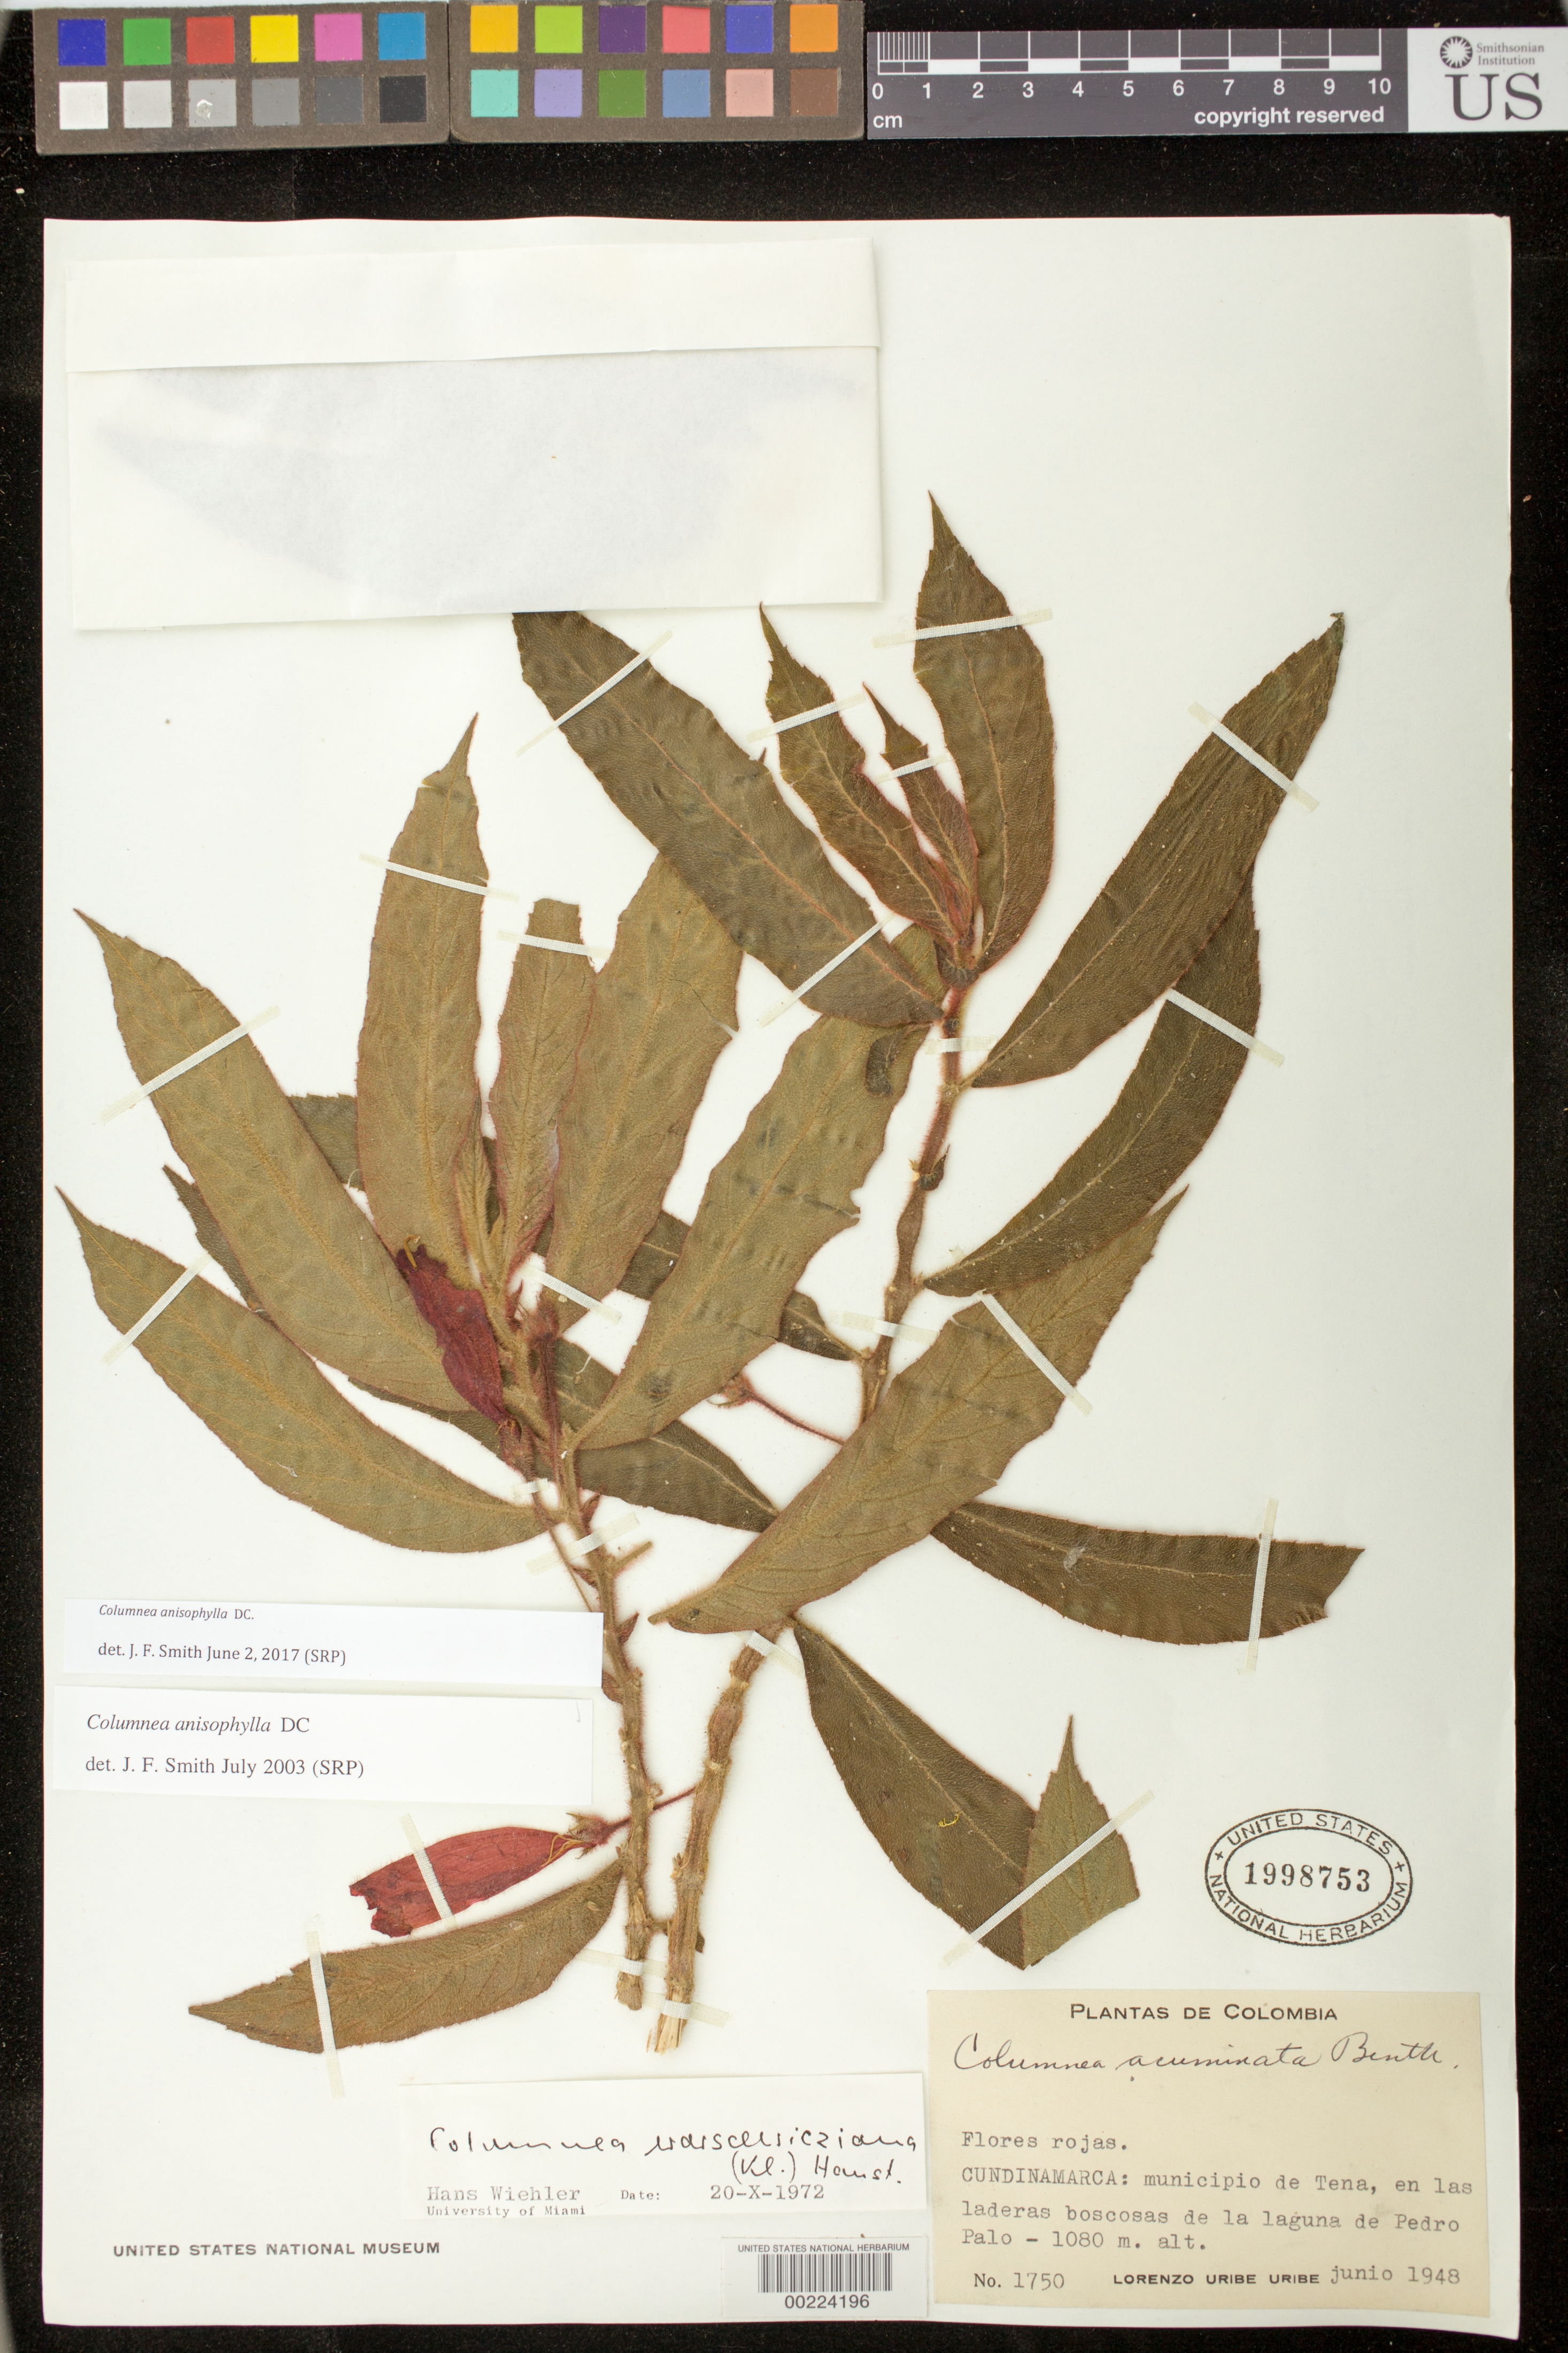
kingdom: Plantae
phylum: Tracheophyta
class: Magnoliopsida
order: Lamiales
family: Gesneriaceae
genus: Columnea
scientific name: Columnea anisophylla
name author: DC.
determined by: Smith, J. F.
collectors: L. Uribe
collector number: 1750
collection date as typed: Jun 1948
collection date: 1948-06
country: Colombia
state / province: Cundinamarca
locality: Mpio. de Tena, en las laderas boscosas de la laguna de Pedro Palo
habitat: En las laderas boscosas de la laguna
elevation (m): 1080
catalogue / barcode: US 1998753